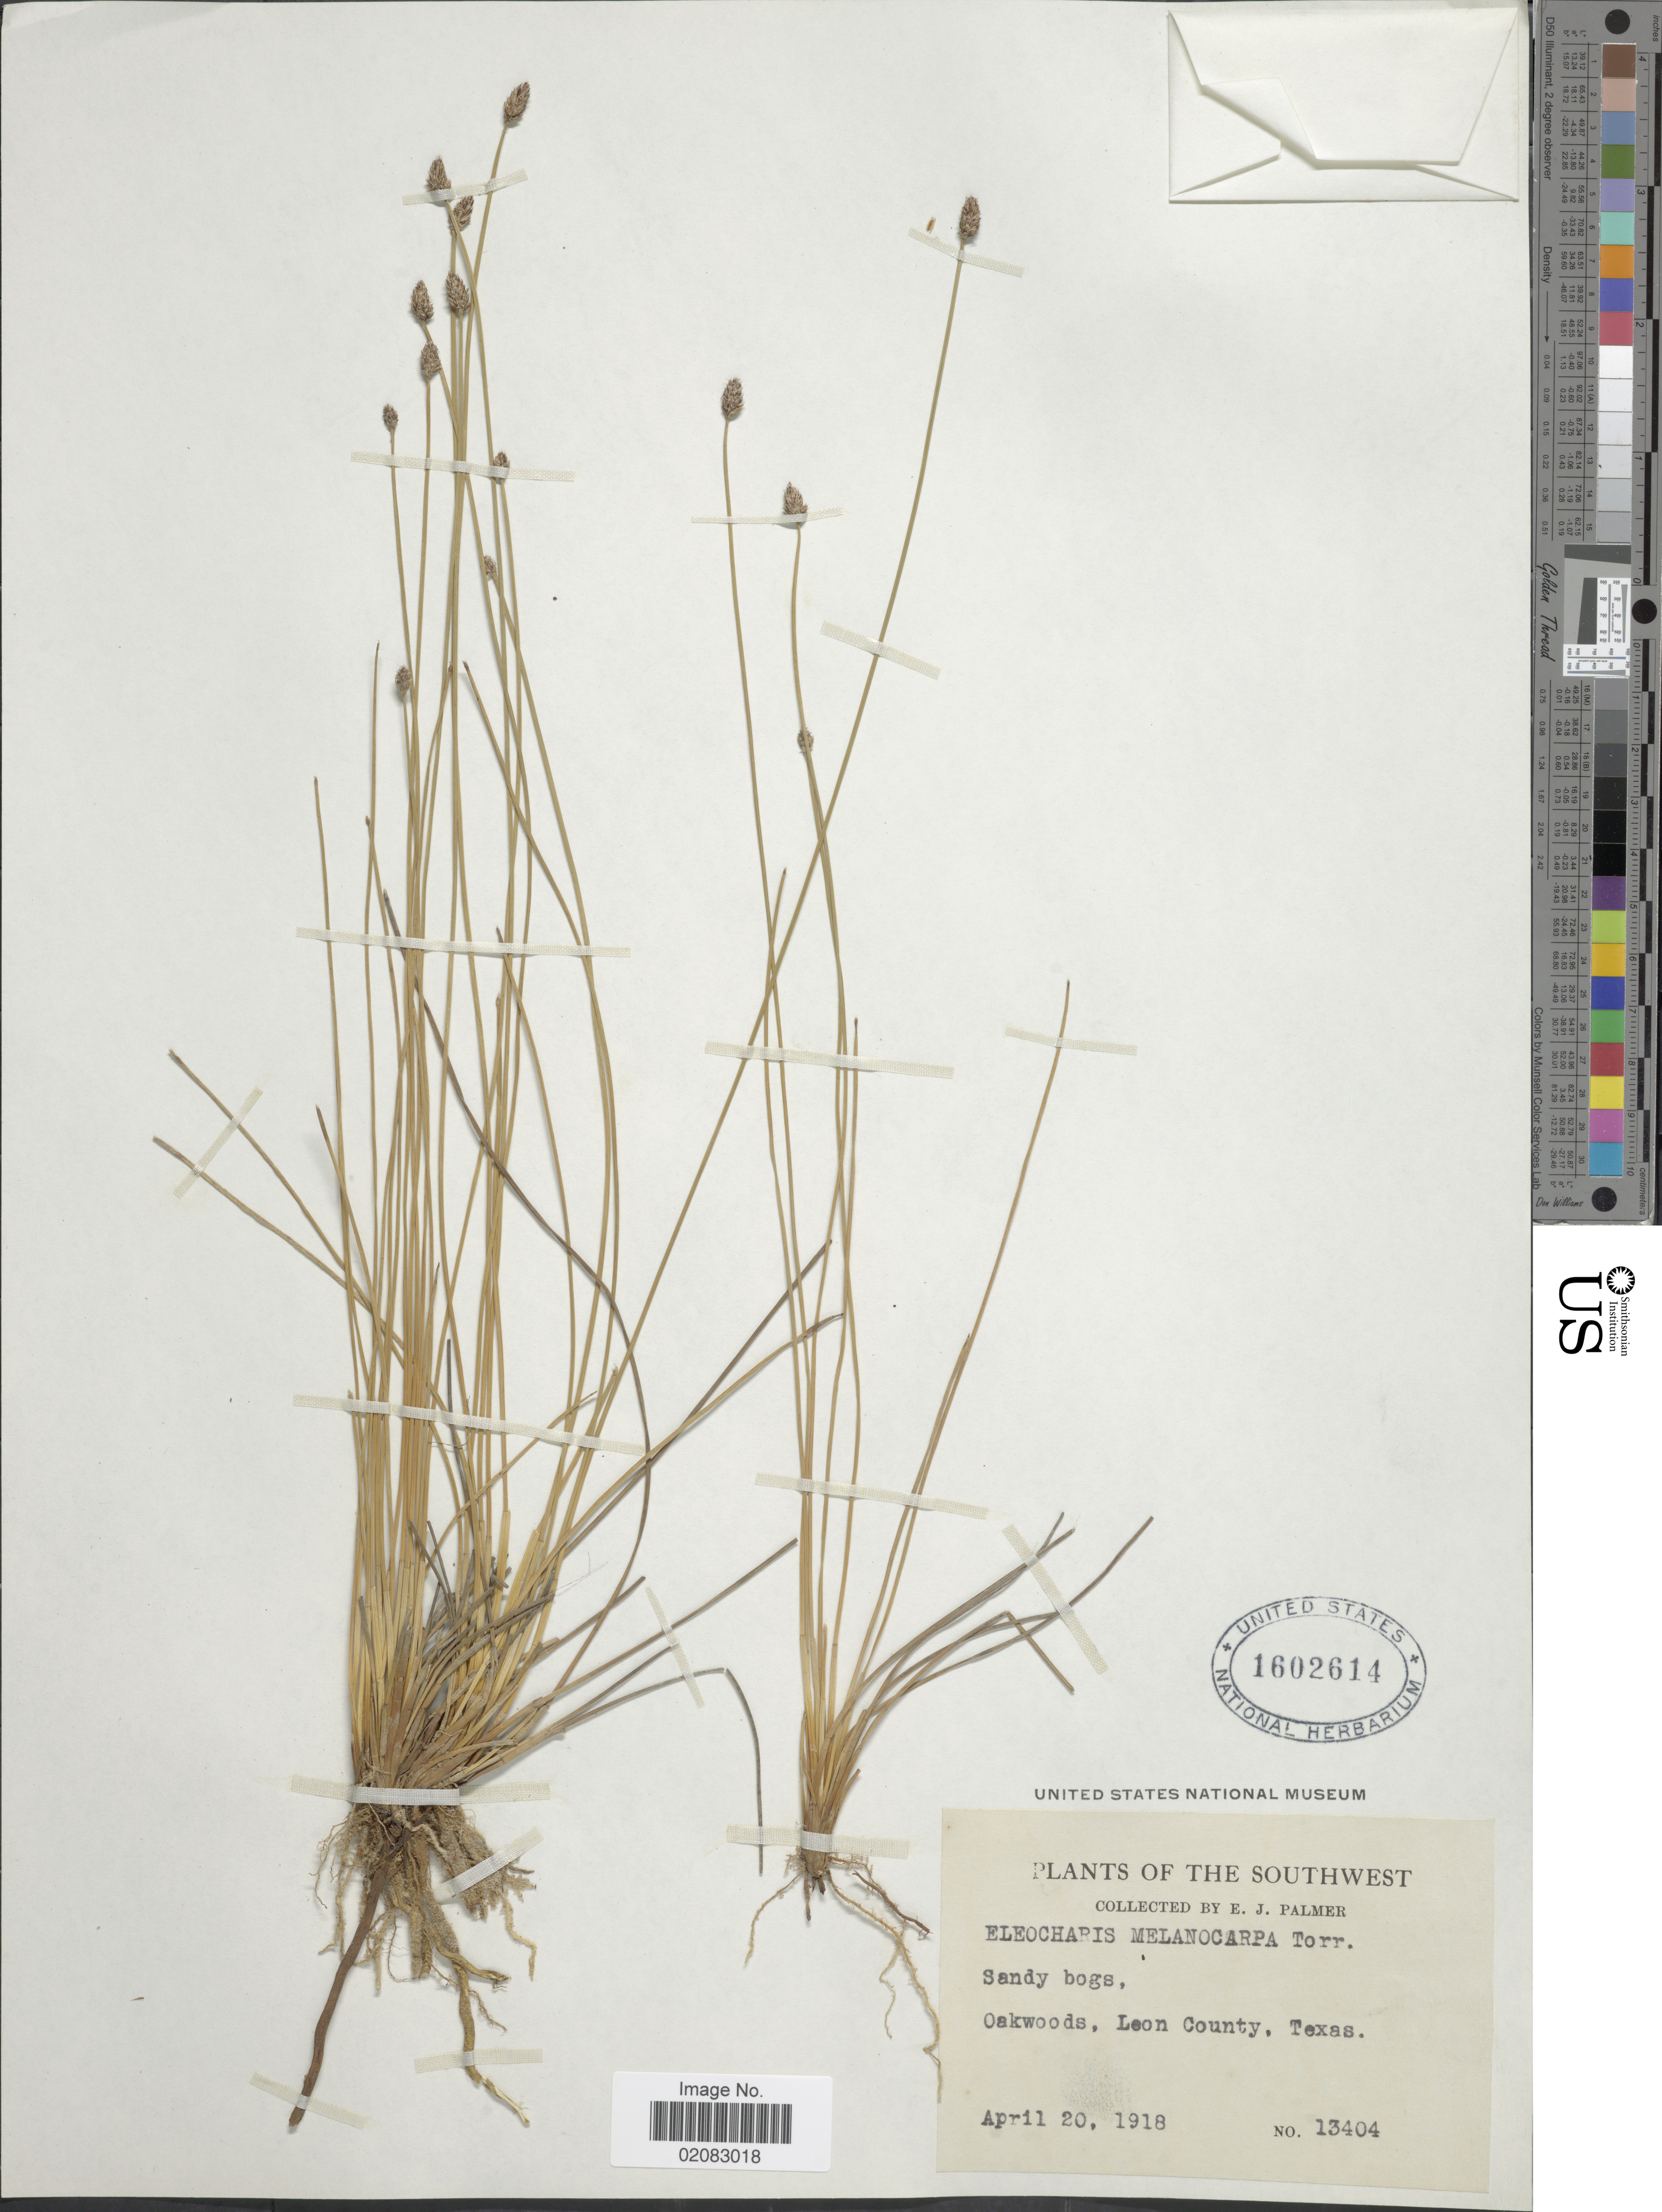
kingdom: Plantae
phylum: Tracheophyta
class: Liliopsida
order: Poales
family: Cyperaceae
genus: Eleocharis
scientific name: Eleocharis melanocarpa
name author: Torr.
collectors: E. J. Palmer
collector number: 13404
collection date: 1918-04-20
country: United States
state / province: Texas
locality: The Southwest, Sandy bogs, Oakwoods, leon County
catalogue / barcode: US 1602614